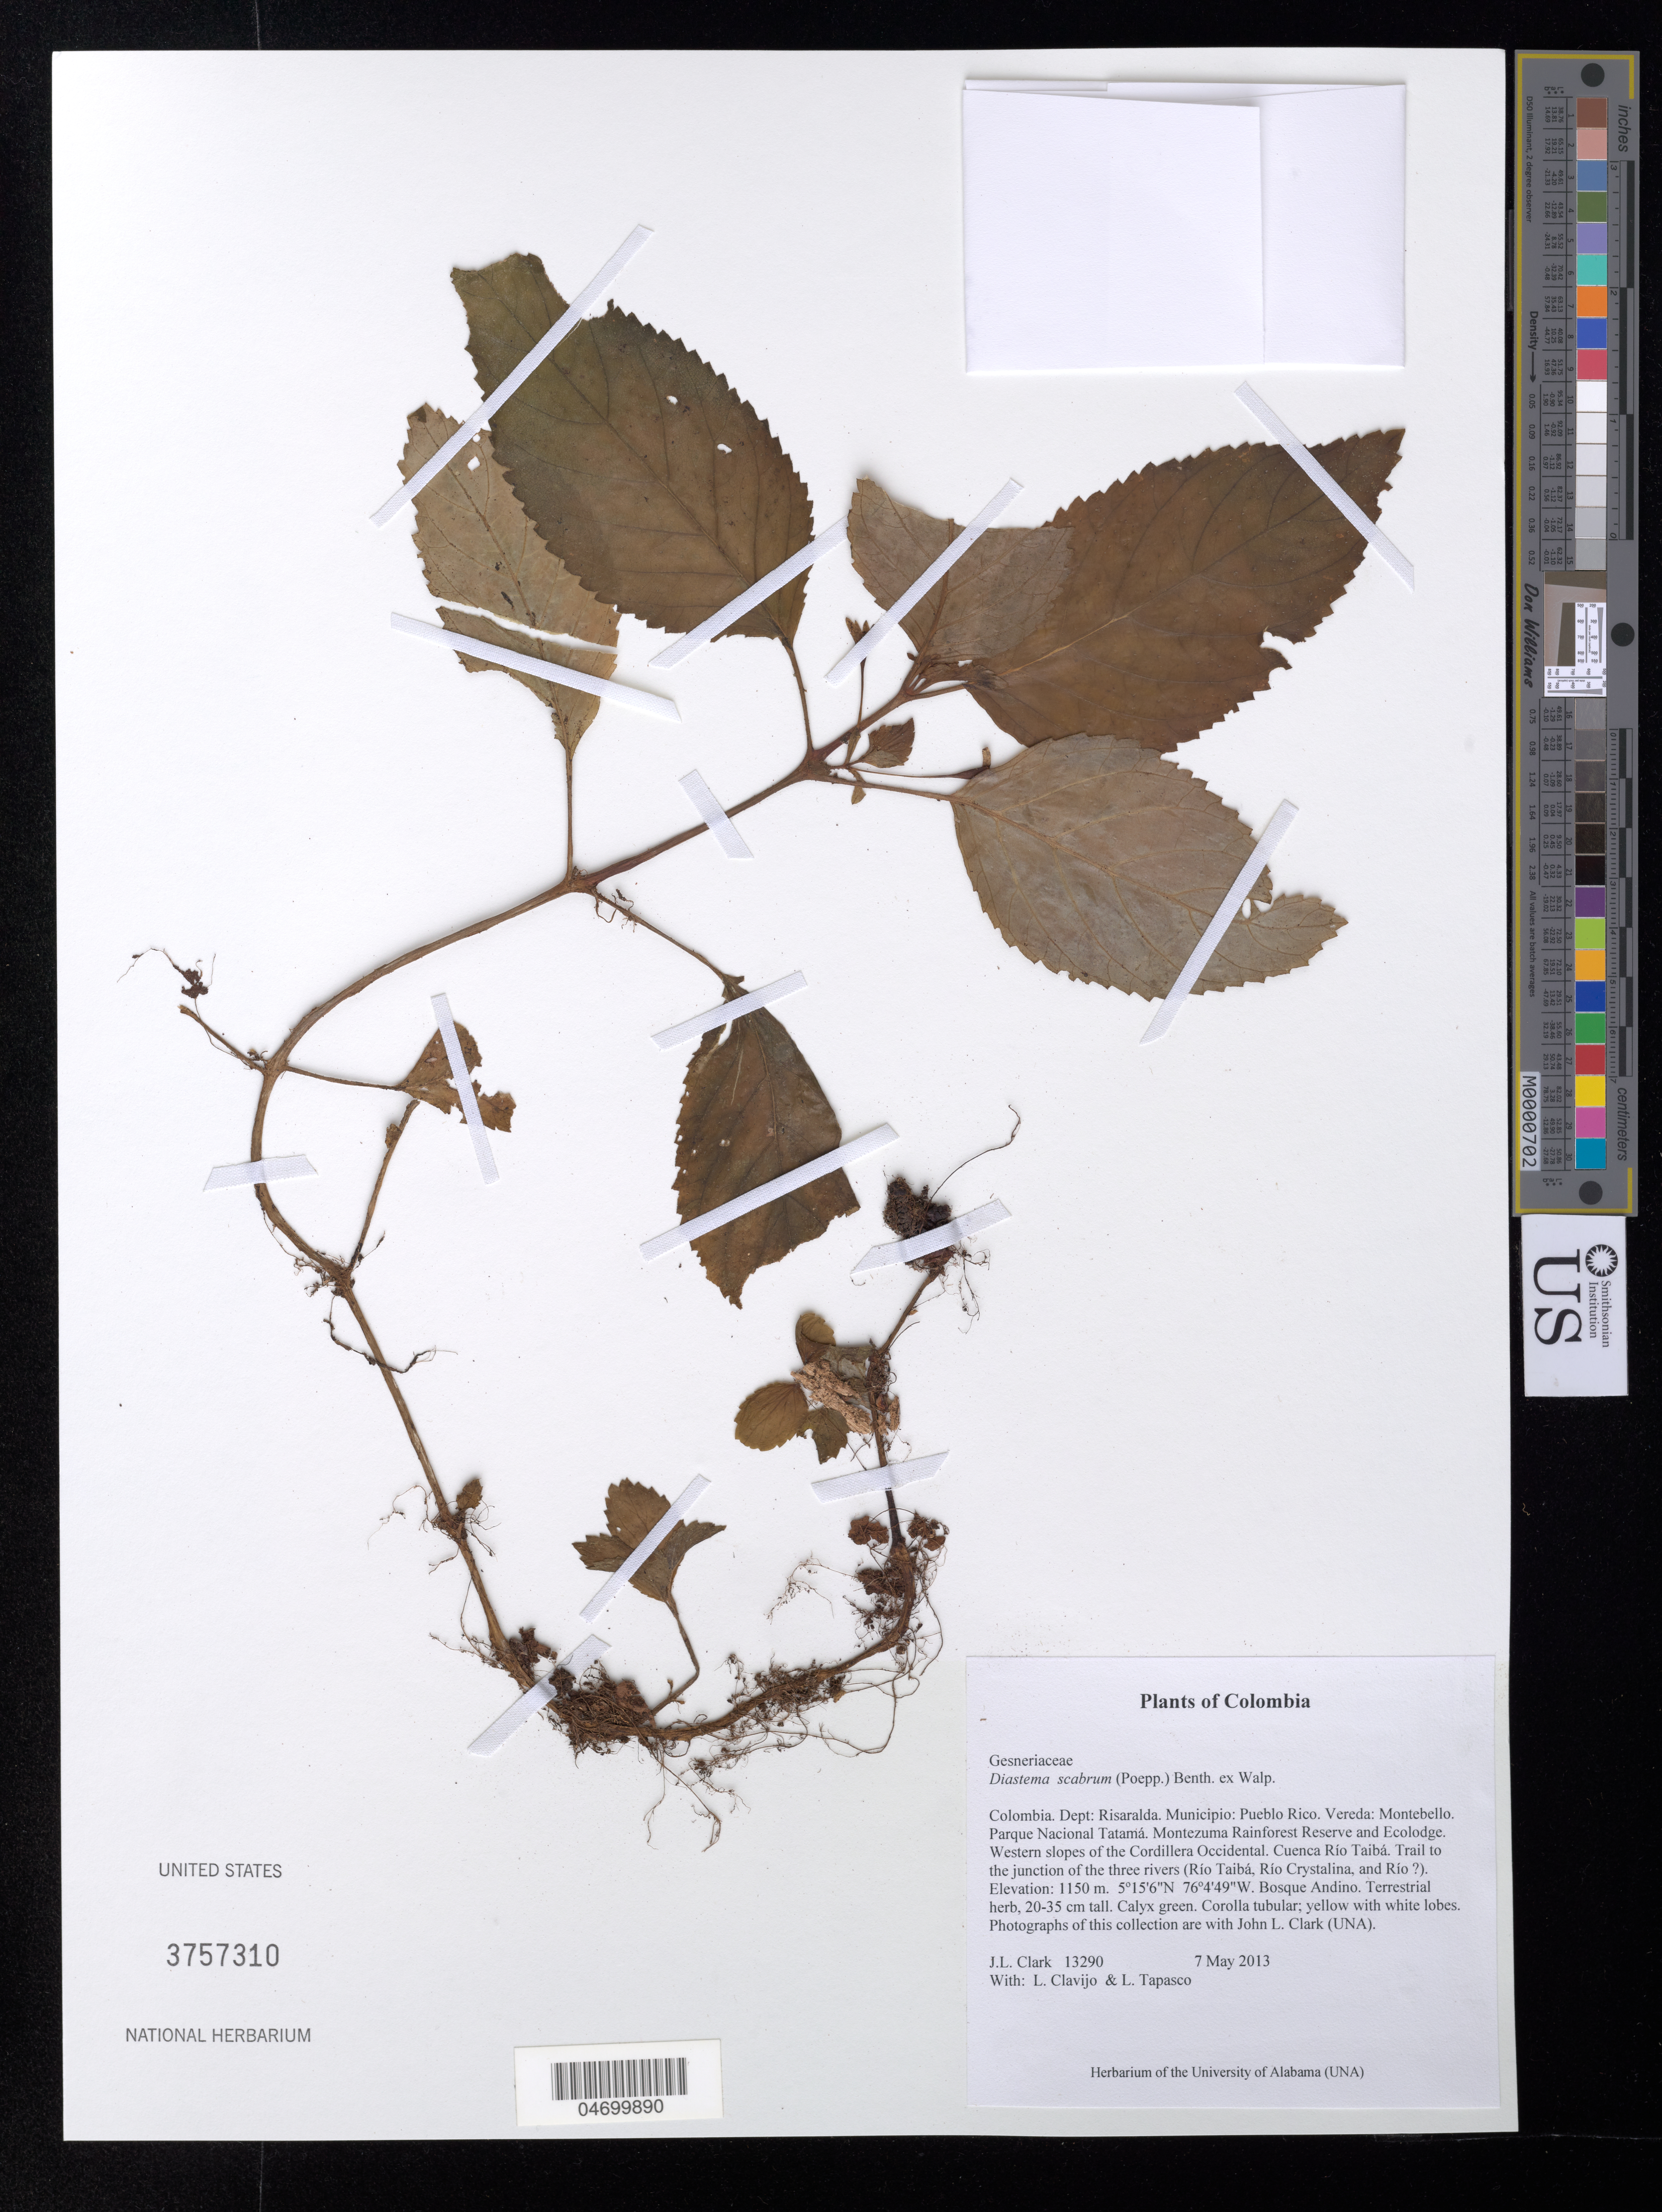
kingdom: Plantae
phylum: Tracheophyta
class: Magnoliopsida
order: Lamiales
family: Gesneriaceae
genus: Diastema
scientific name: Diastema scabrum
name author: (Poepp.) Benth. ex Walp.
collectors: J. L. Clark, L. Clavijo & D. Olstein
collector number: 13290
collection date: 2013-05-07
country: Colombia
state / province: Risaralda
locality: Dept: Risaralda. Municipio: Pueblo Rico. Vereda: Montebello. Parque Nacional Tatamá. Montezuma Rainforest Reserve and Ecolodge. Western slopes of the Cordillera Occidental. Cuenca Río Taiba. Trail to the junction of the three rivers (Río Taibá, Río Crystalina, and Río ?).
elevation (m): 1150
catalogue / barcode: US 3757310